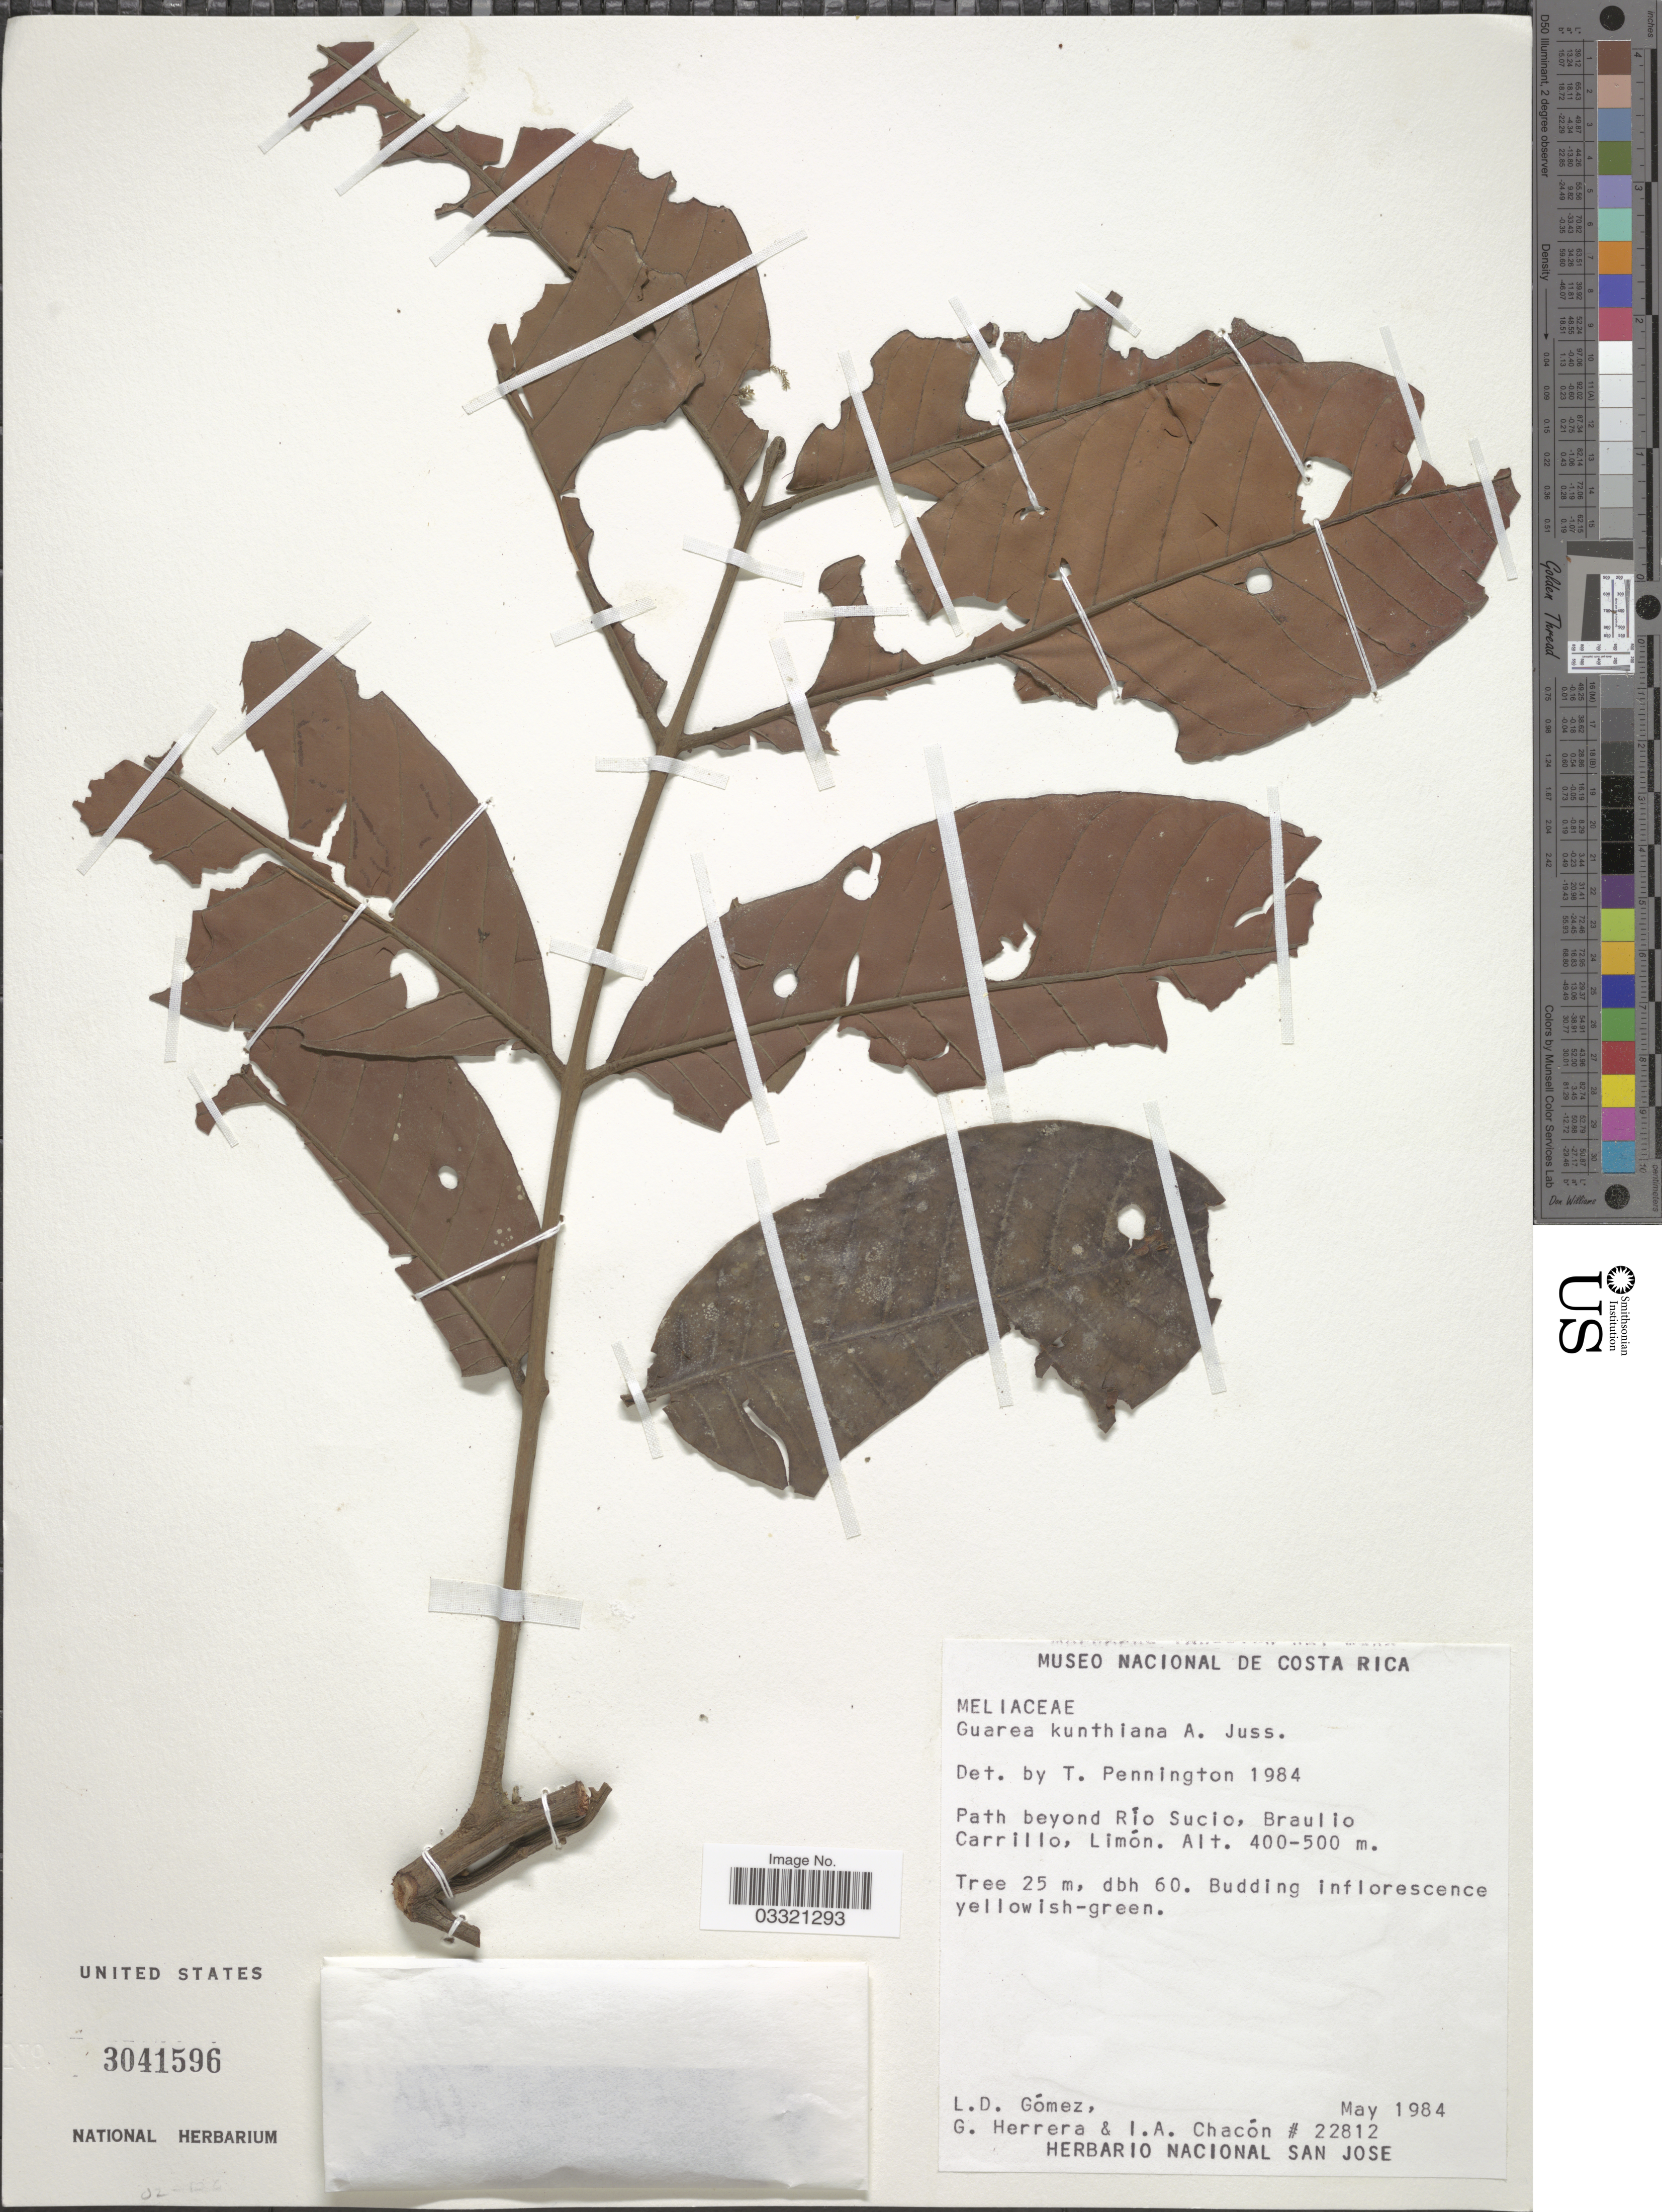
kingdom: Plantae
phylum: Tracheophyta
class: Magnoliopsida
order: Sapindales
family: Meliaceae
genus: Guarea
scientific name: Guarea kunthiana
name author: A. Juss.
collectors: L. D. Gómez, G. Herrera & I. Chacón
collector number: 22812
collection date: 1984-05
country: Costa Rica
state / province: Limón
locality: Path beyond Río Sucio, Braulio Carrillo.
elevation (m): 400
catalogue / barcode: US 3041596